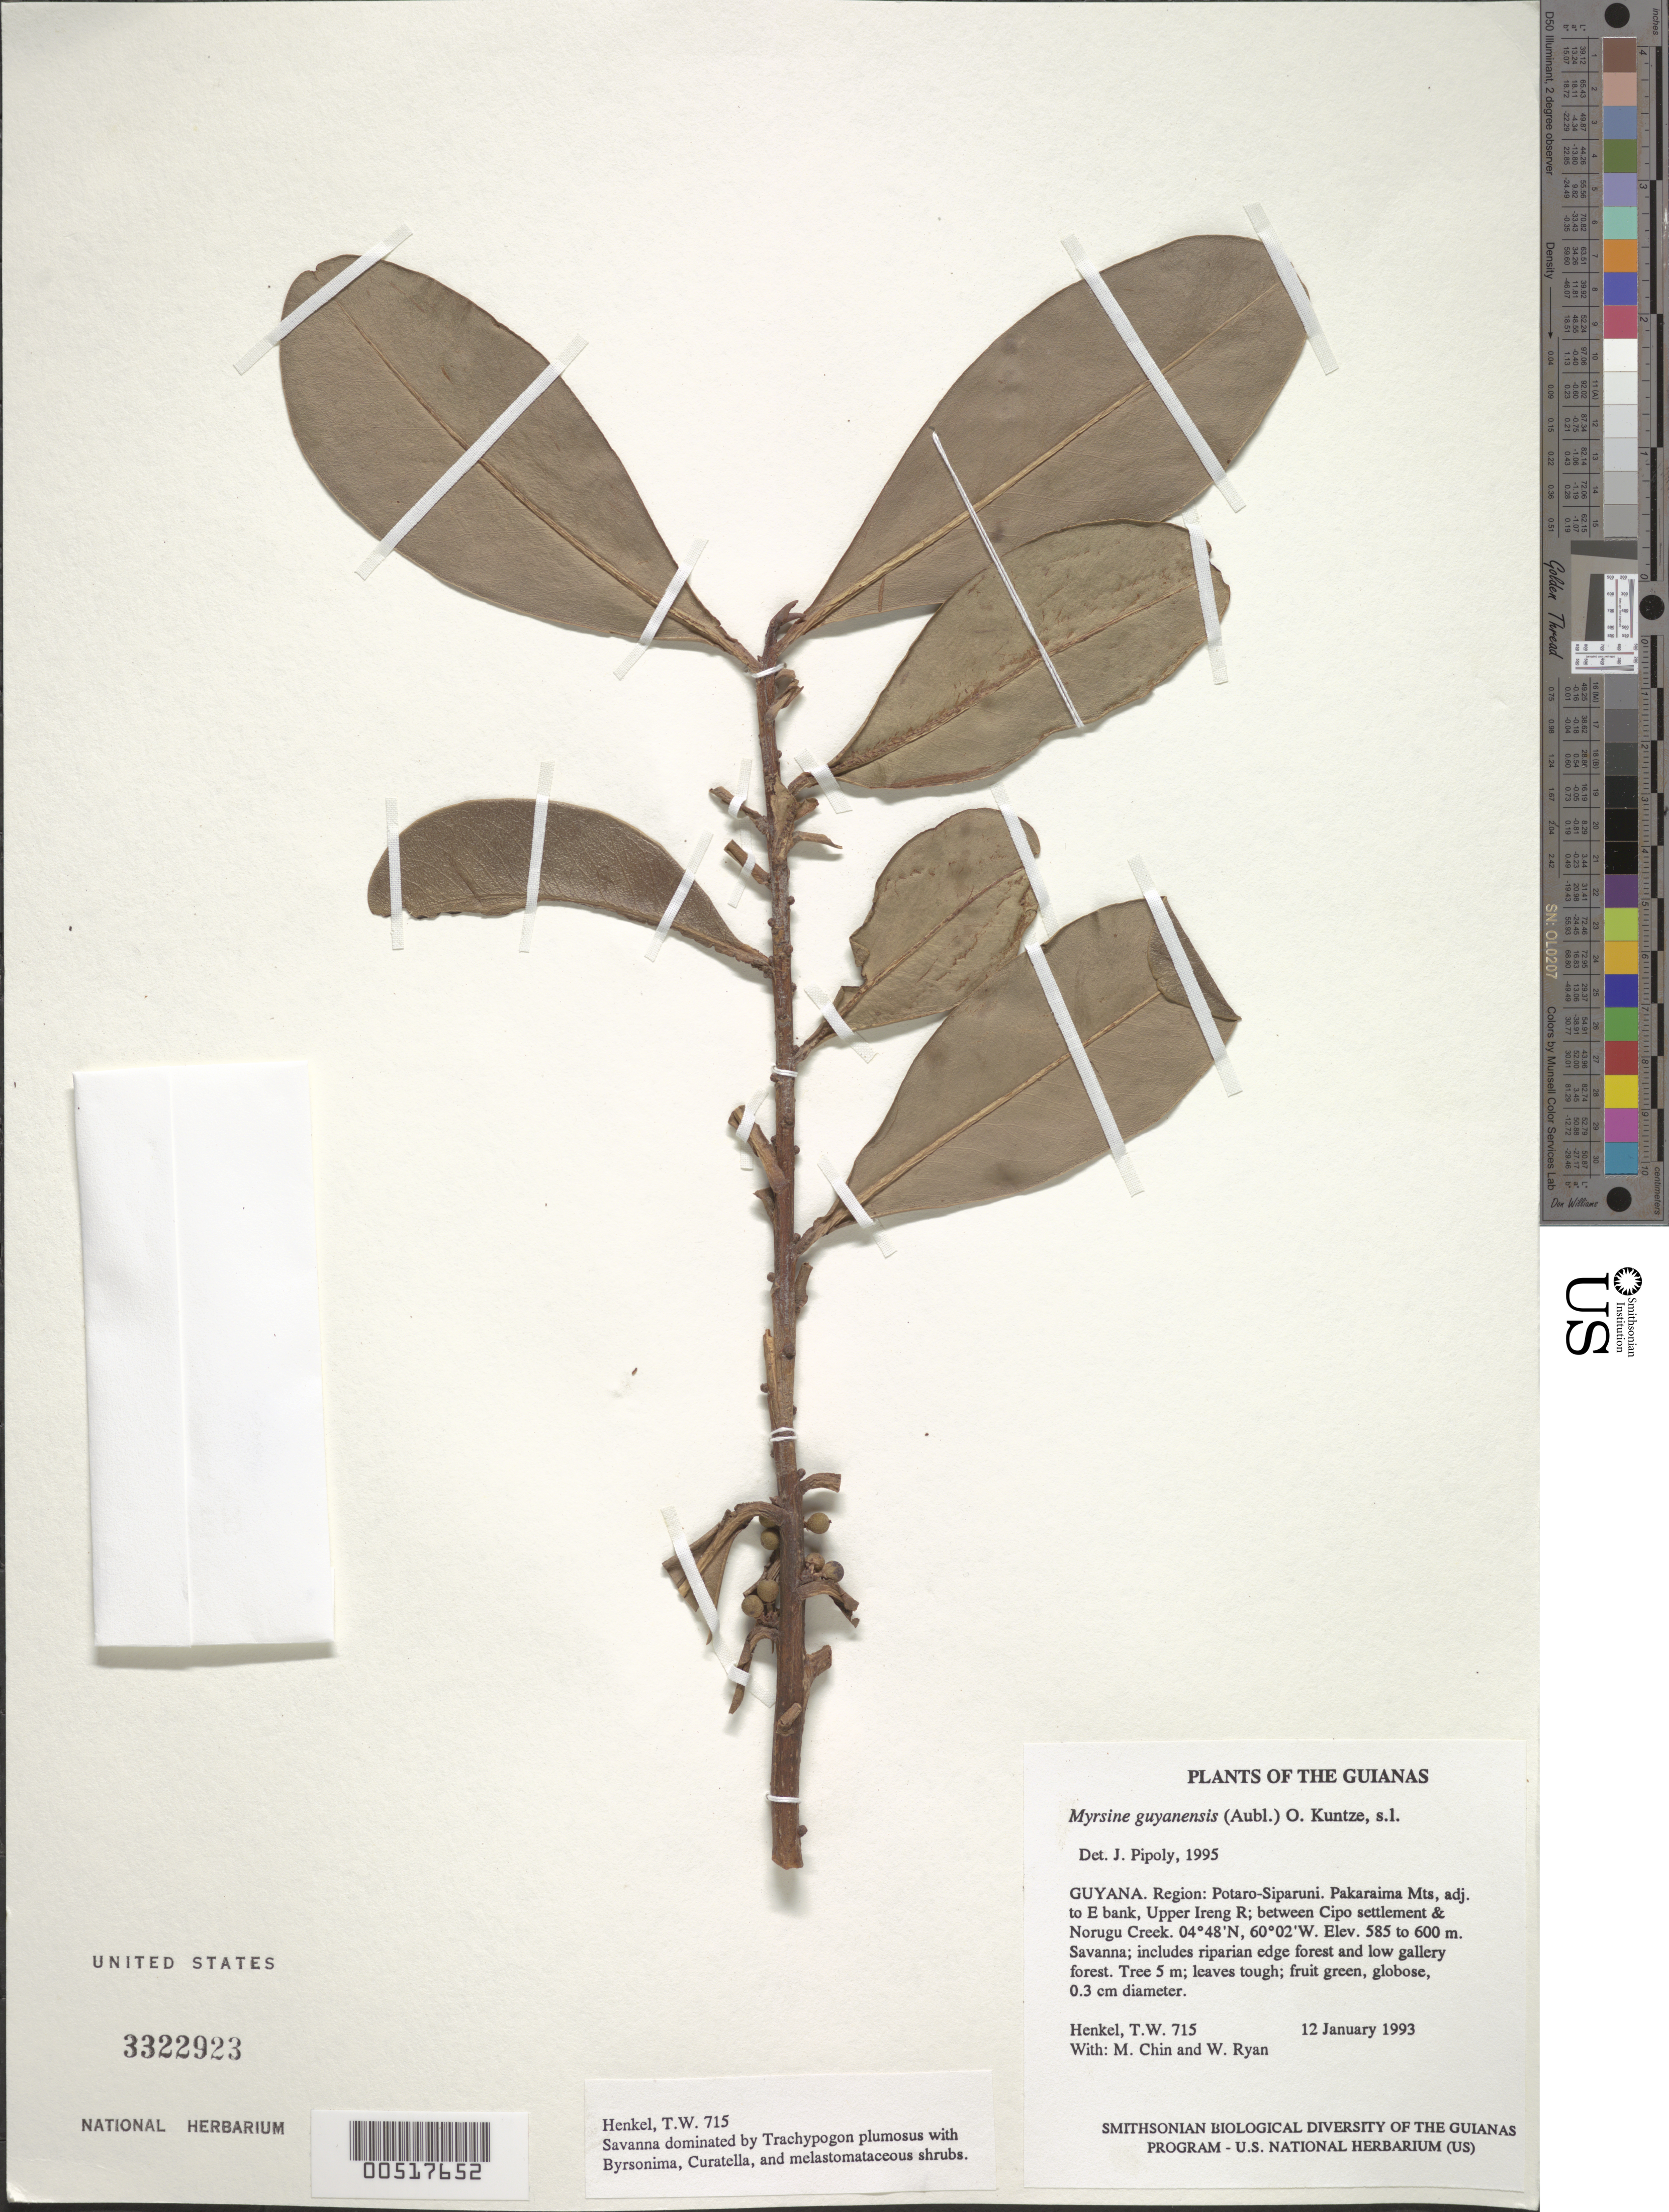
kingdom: Plantae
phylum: Tracheophyta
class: Magnoliopsida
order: Ericales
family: Primulaceae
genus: Myrsine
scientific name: Myrsine guianensis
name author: (Aubl.) Kuntze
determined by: Pipoly, J. J., III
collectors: T. Henkel, M. Chin & W. Ryan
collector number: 715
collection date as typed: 12 January 1993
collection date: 1993-01-12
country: Guyana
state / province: Potaro-Siparuni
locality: Pakaraima Mts, adj. to E bank, Upper Ireng R; between Cipo settlement & Norugu Creek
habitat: Savanna; includes riparian edge forest and low gallery forest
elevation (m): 585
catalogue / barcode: US 3322923